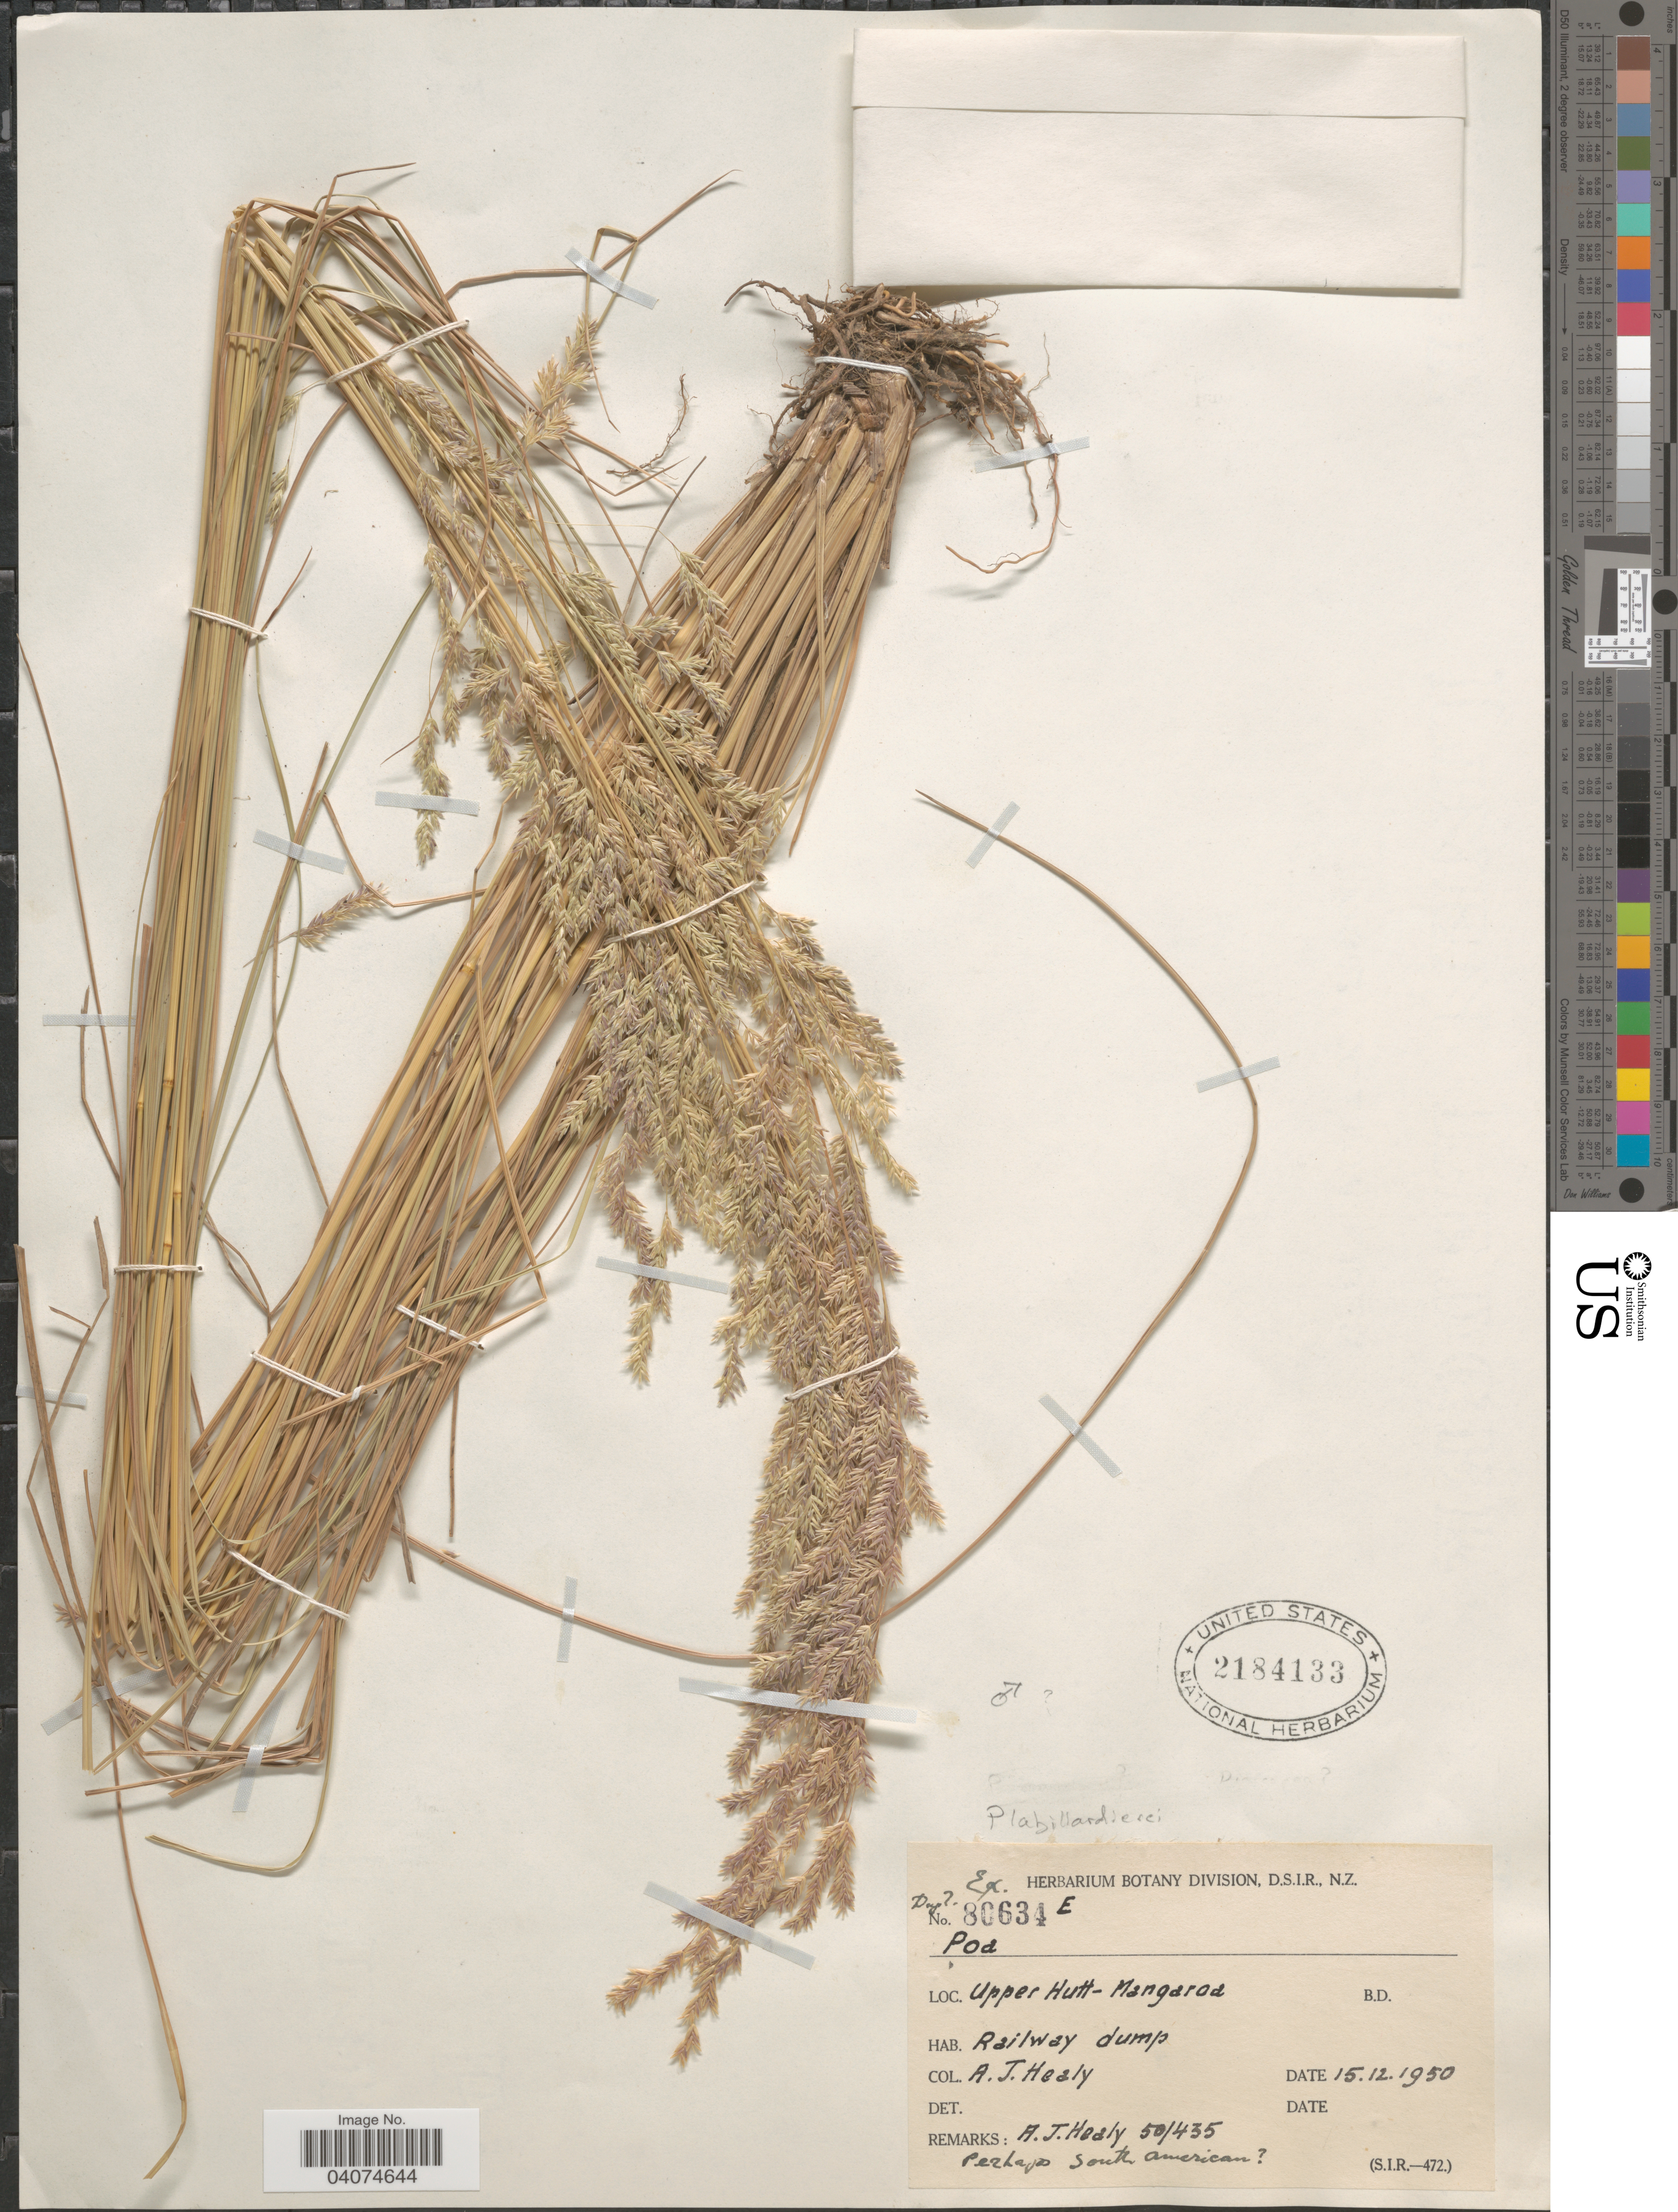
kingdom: Plantae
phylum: Tracheophyta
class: Liliopsida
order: Poales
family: Poaceae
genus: Poa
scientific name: Poa labillardierei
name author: Steud.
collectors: A. Healy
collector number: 80634E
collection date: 1950-12-15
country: New Zealand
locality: Upper Hutt - Mangaroa. Railway dump.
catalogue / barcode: US 2184133